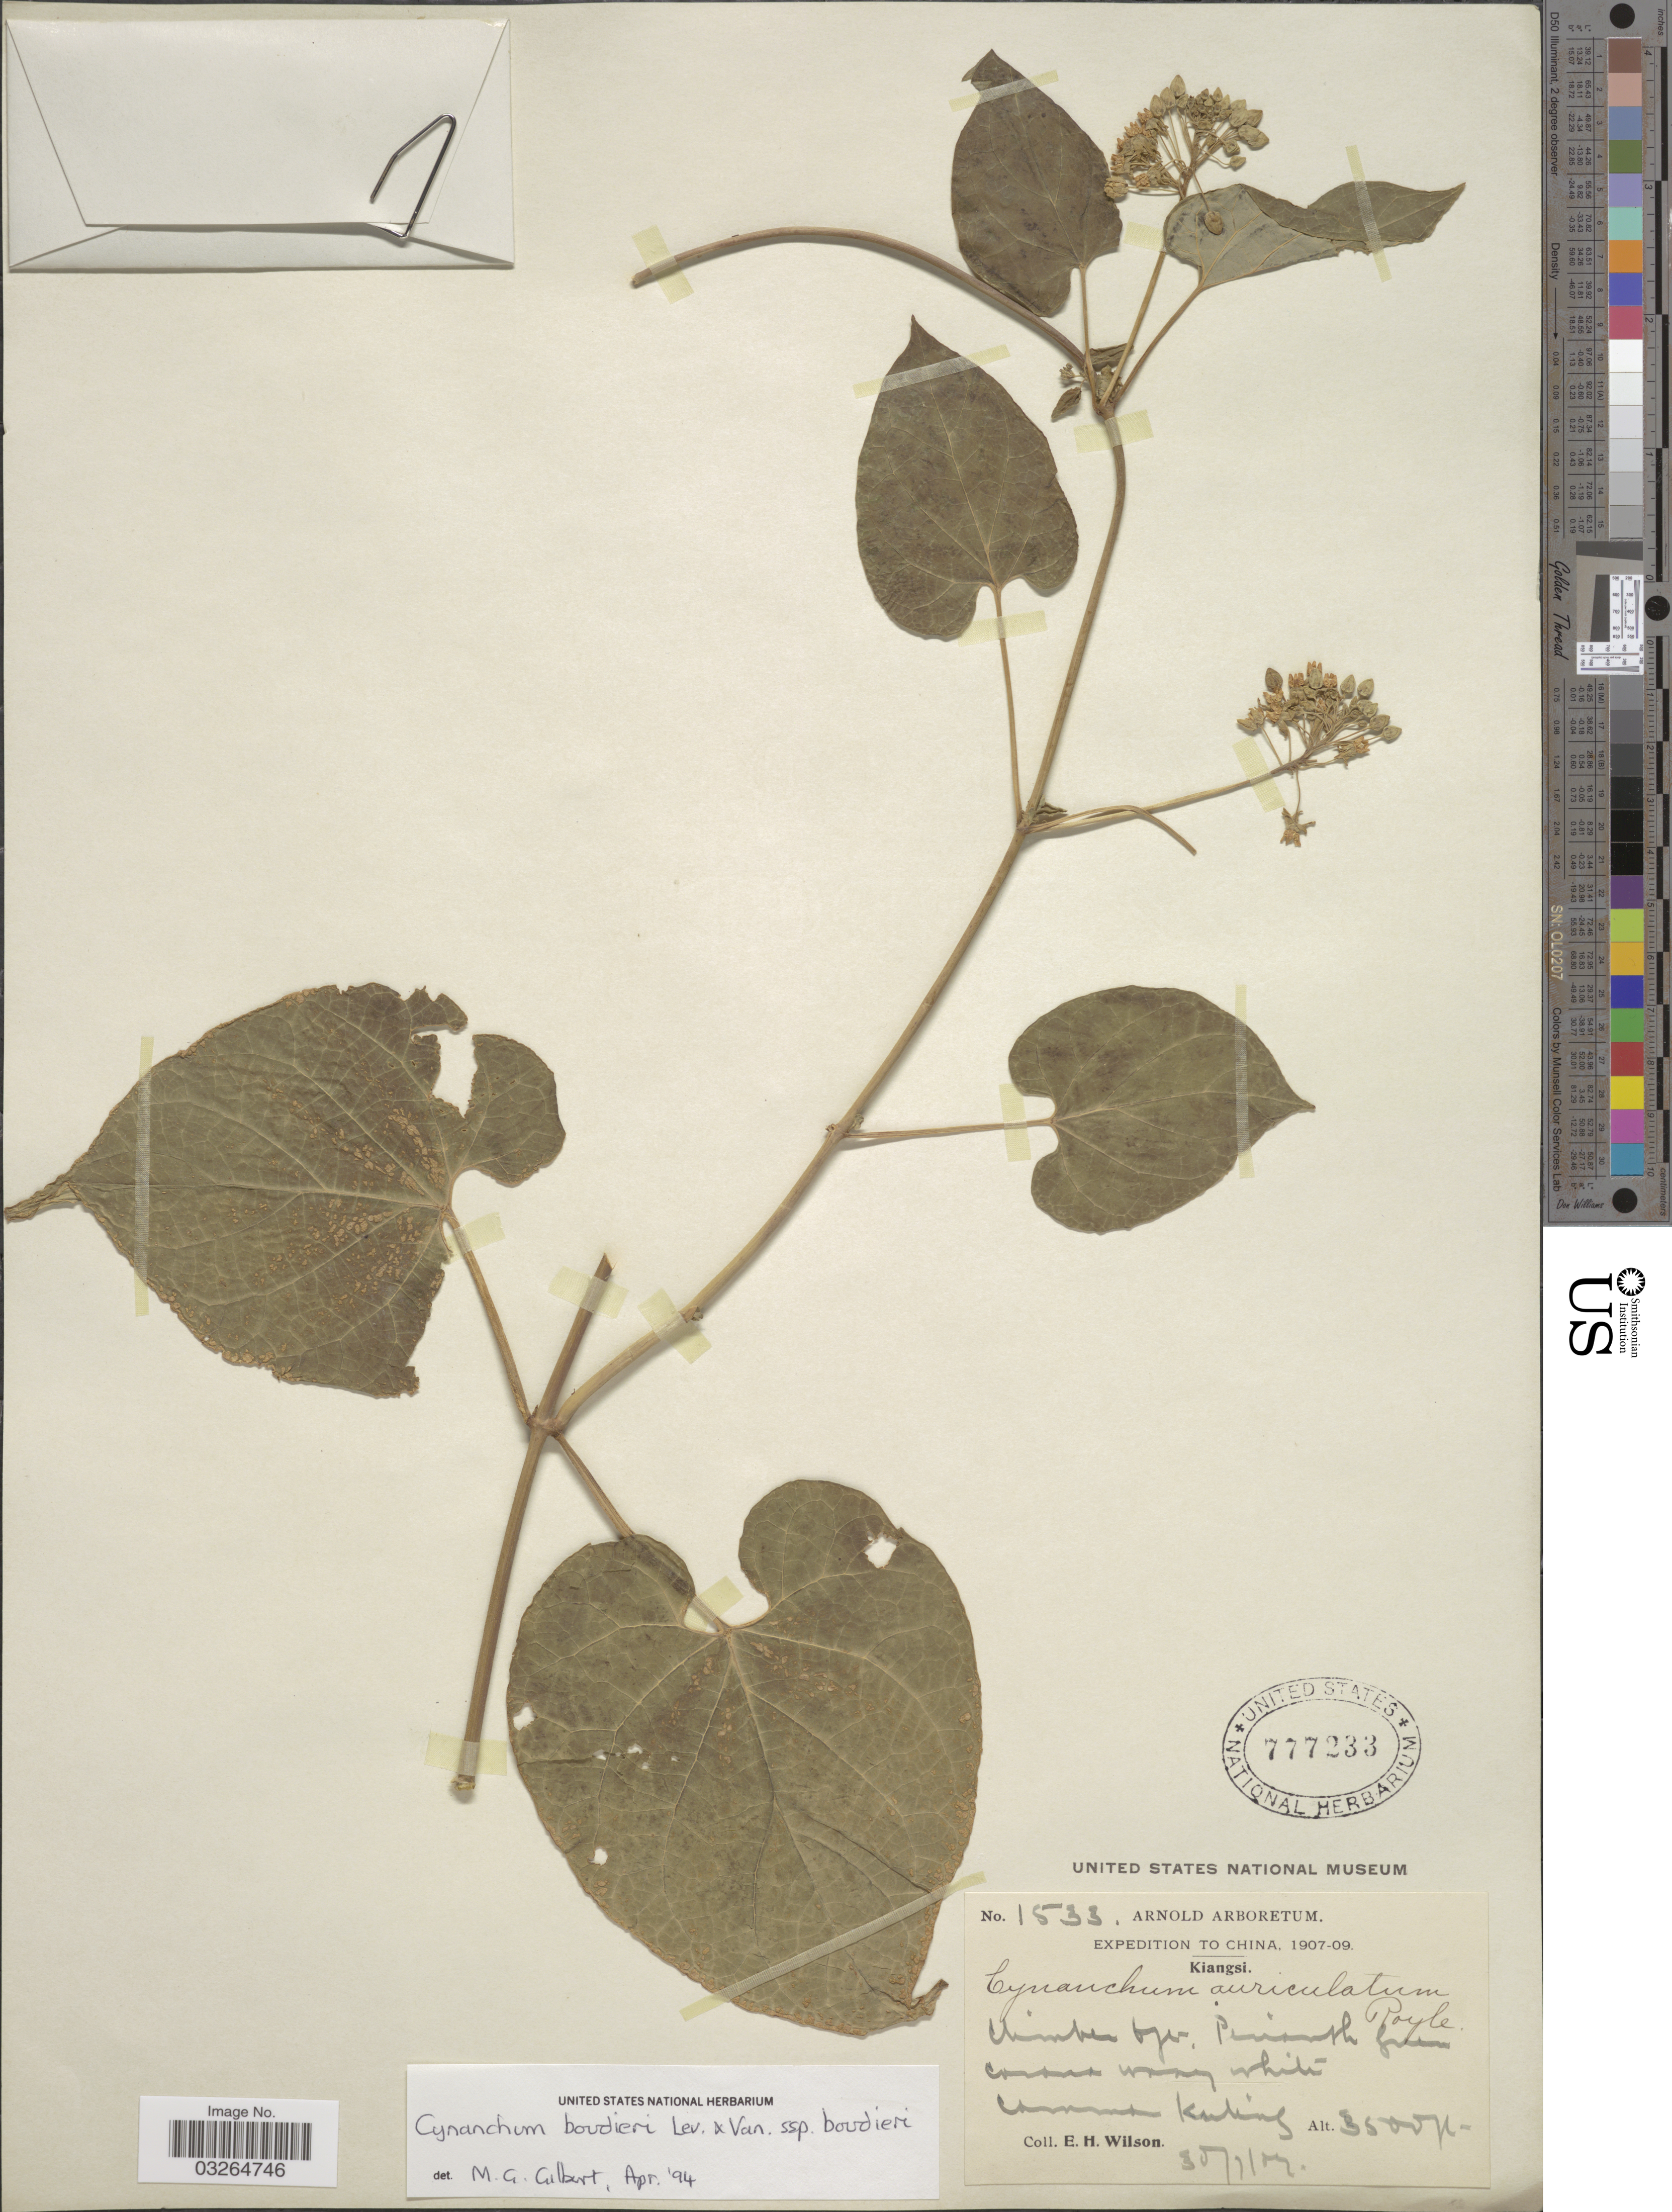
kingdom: Plantae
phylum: Tracheophyta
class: Magnoliopsida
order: Gentianales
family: Apocynaceae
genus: Cynanchum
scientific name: Cynanchum boudieri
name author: H. Lév. & Vaniot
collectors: E. Wilson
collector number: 1533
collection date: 1907-07-30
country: China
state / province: Jiangxi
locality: Kiangsi. Kuling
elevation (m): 1067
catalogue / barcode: US 777233